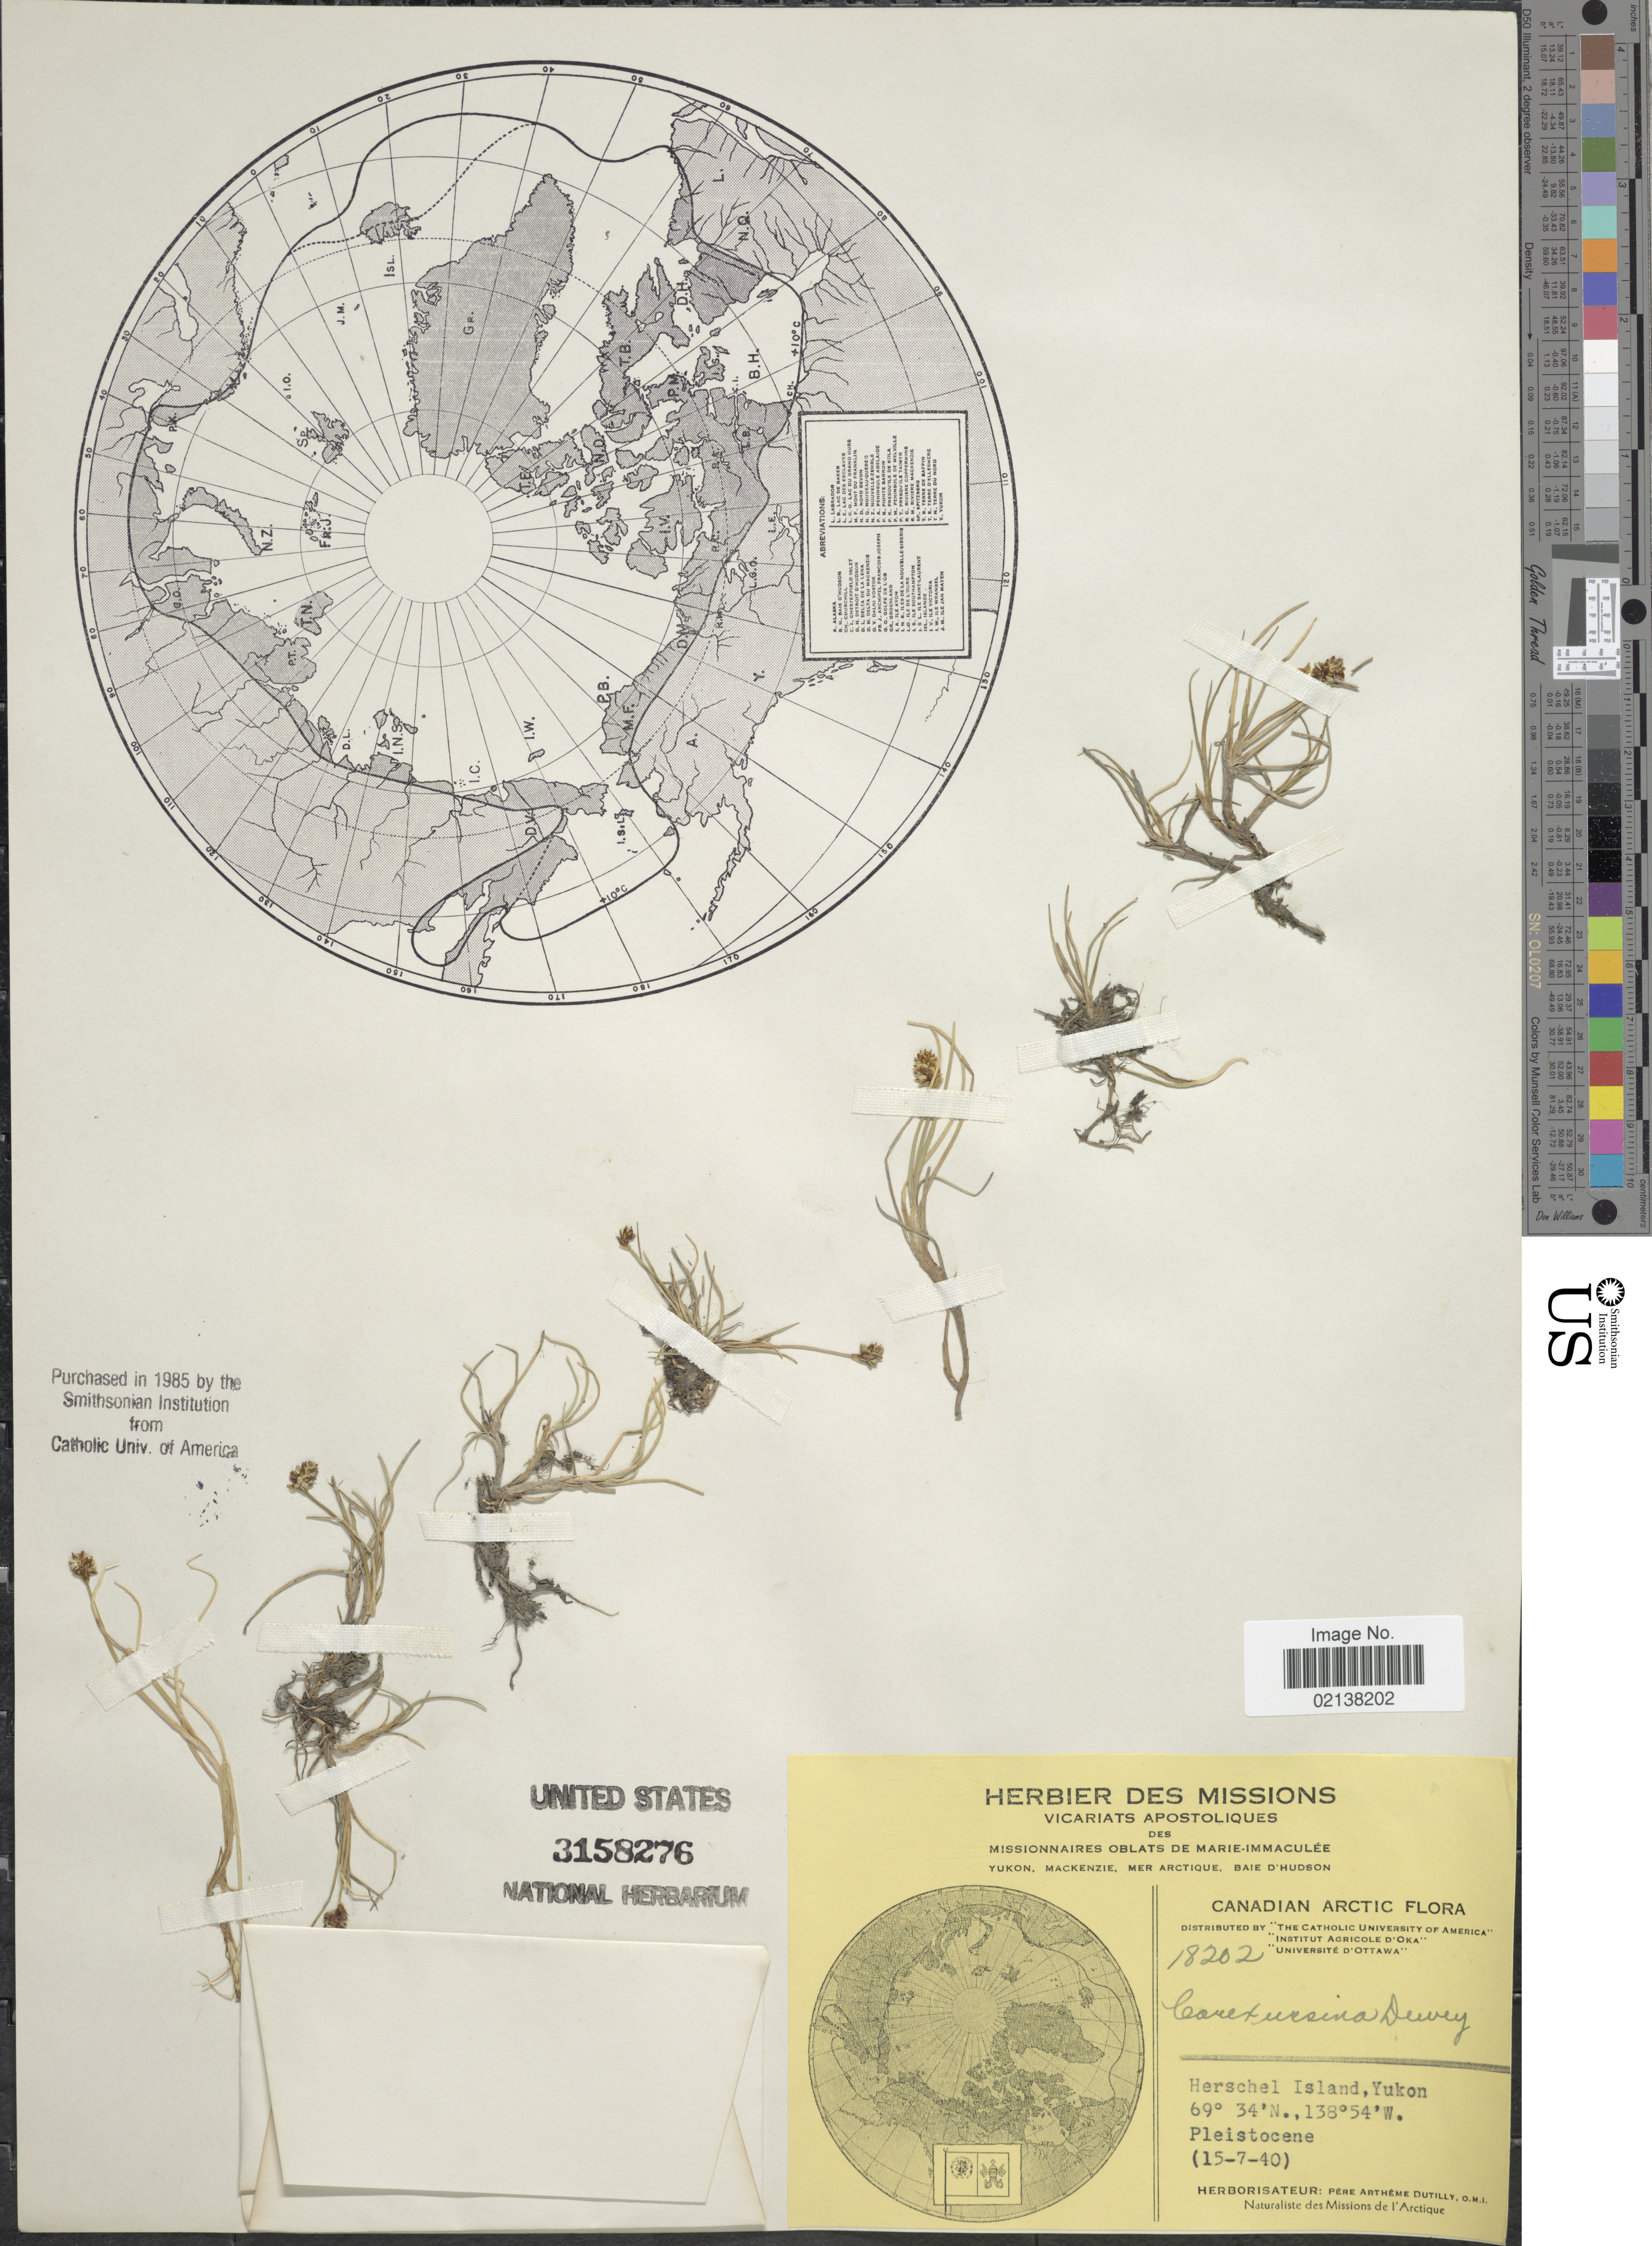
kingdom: Plantae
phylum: Tracheophyta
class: Liliopsida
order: Poales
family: Cyperaceae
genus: Carex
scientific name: Carex ursina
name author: Dewey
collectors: A. Dutilly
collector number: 18202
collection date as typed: Transcribed d/m/y: 15/7/40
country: Canada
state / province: Yukon Territory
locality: Canadian Arctic. Herschel Island, Yukon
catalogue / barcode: US 3158276